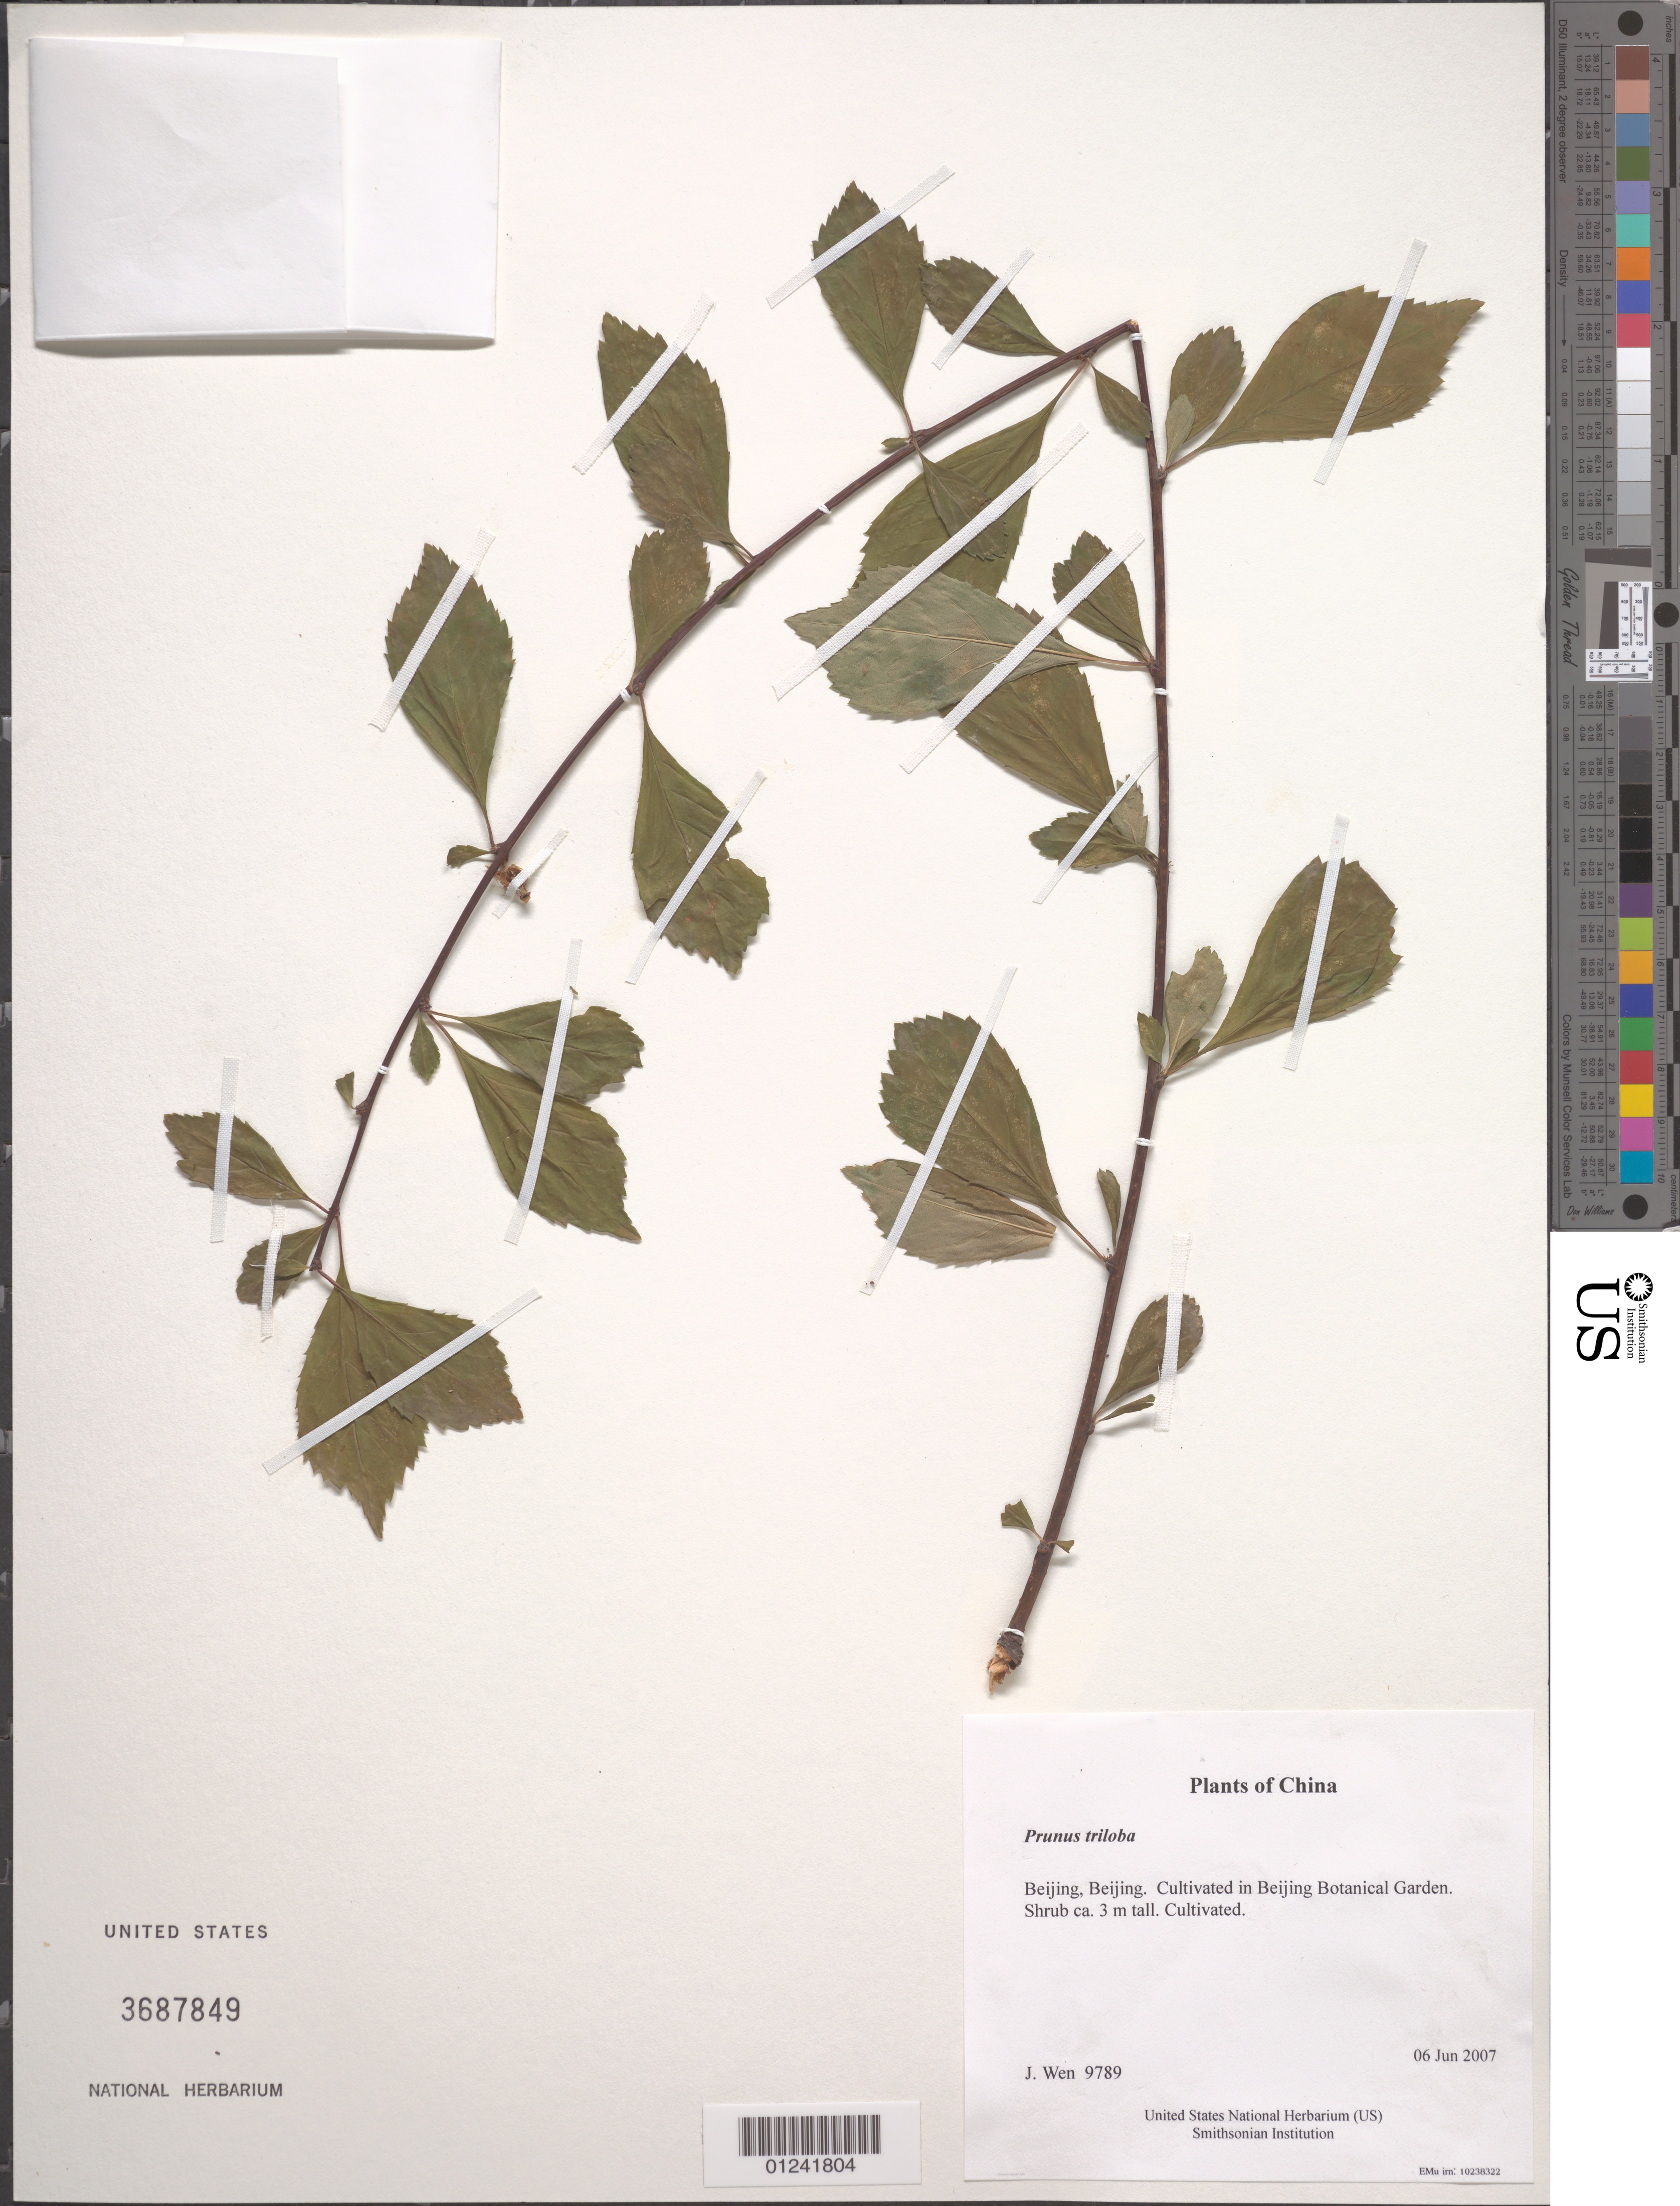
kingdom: Plantae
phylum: Tracheophyta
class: Magnoliopsida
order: Rosales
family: Rosaceae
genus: Prunus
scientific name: Prunus triloba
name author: Lindl.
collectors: J. Wen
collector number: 9789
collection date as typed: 06 Jun 2007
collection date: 2007-06-06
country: China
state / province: Beijing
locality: Beijing. Cultivated in Beijing Botanical Garden.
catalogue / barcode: US 3687849